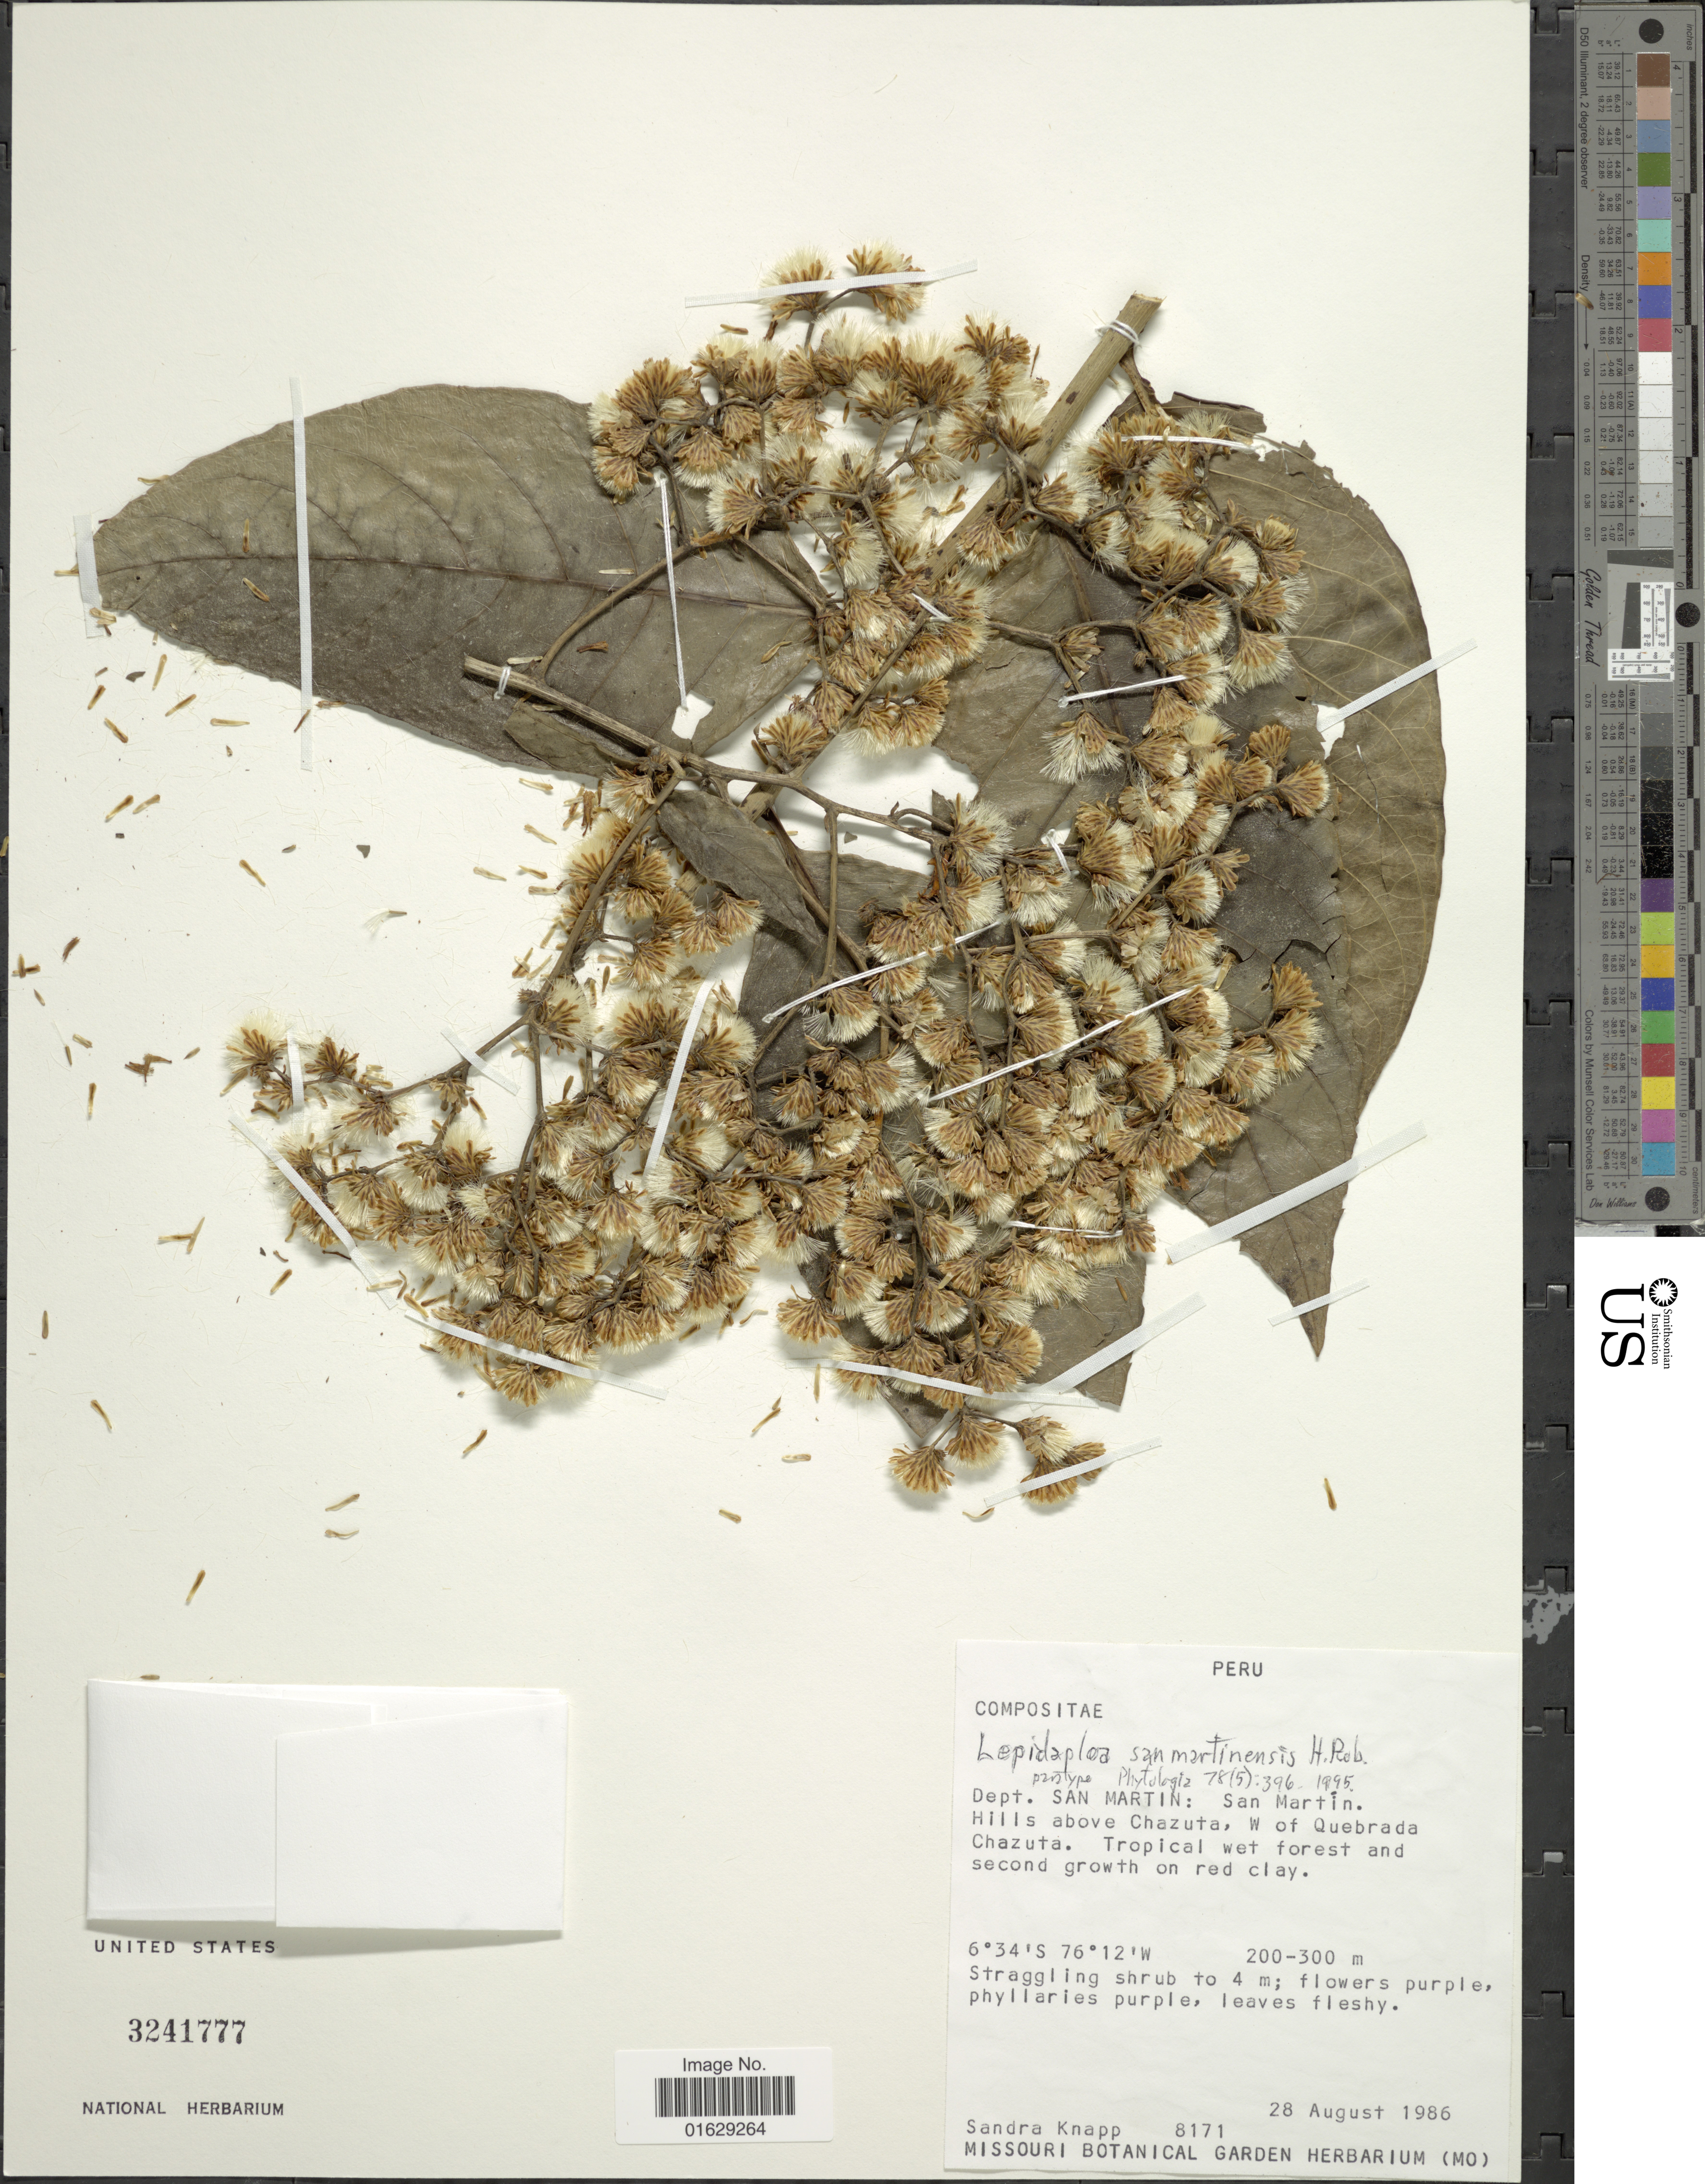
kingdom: Plantae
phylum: Tracheophyta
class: Magnoliopsida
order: Asterales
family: Asteraceae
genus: Lepidaploa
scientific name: Lepidaploa sanmartinensis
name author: H. Rob.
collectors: S. Knapp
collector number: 8171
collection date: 1986-08-28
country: Peru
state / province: San Martín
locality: Dept. San Martin: San Martin, hills above Chazuta, w of Quebrada Chazuta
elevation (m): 200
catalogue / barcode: US 3241777